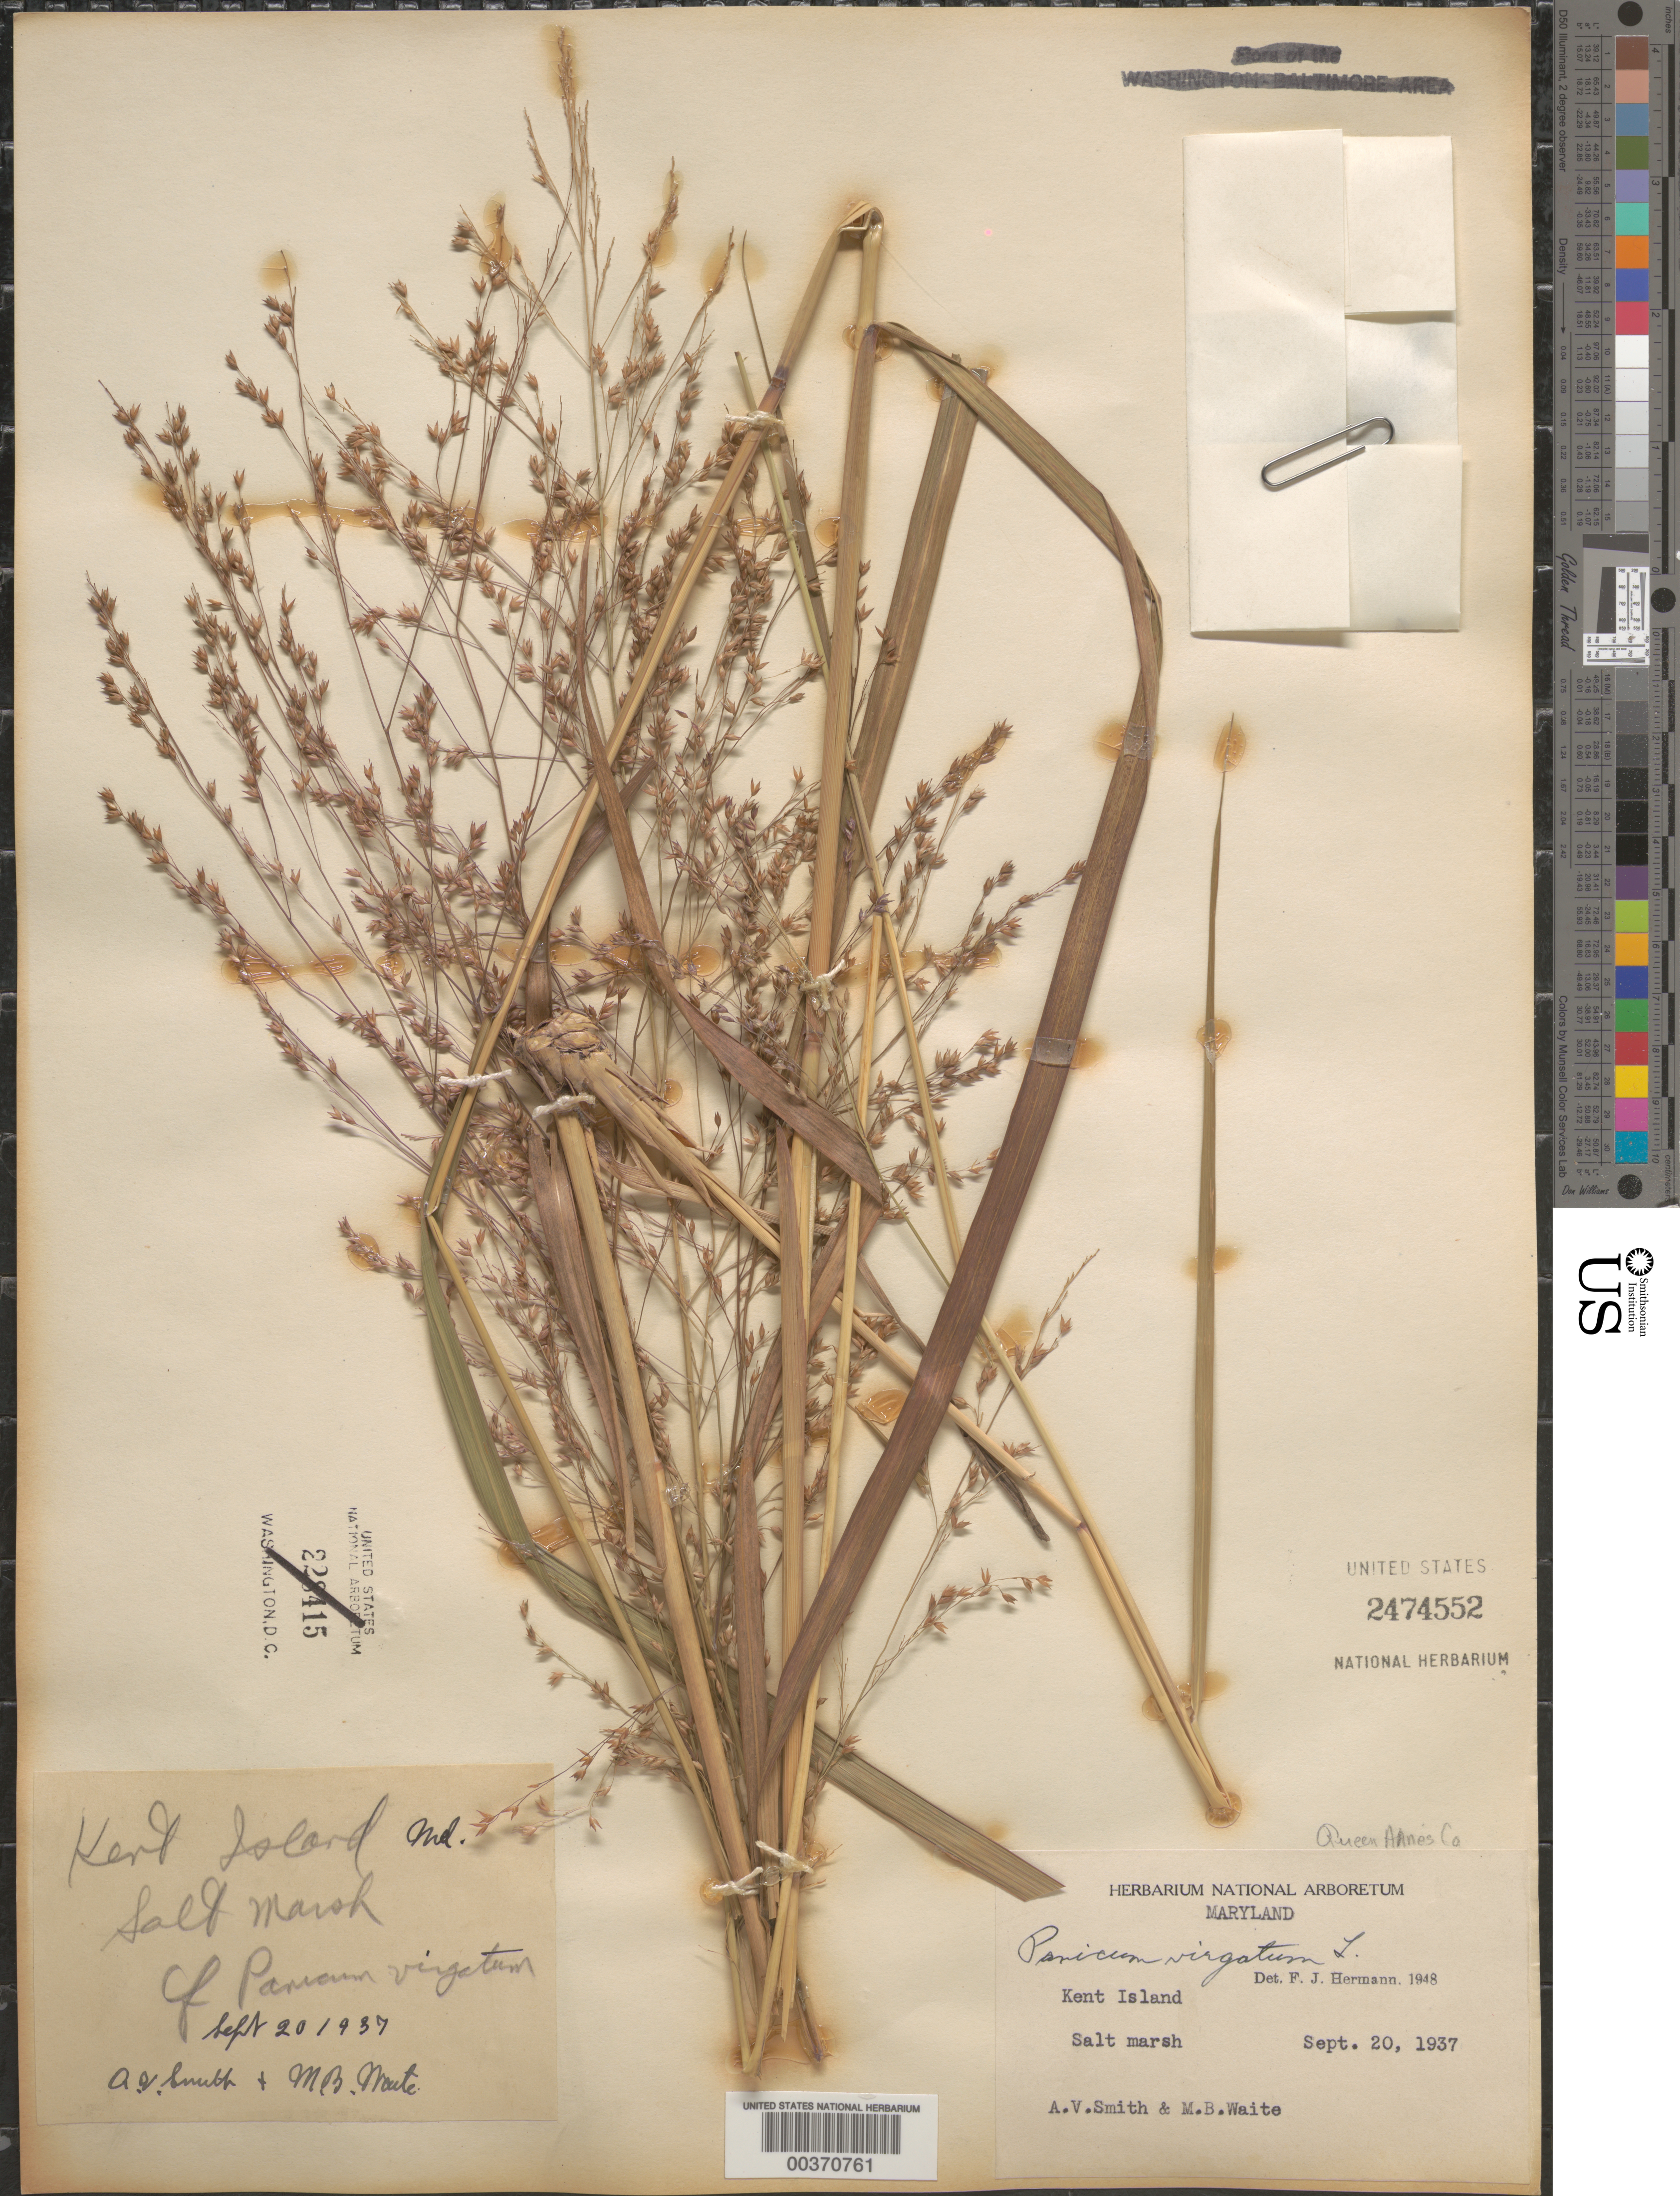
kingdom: Plantae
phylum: Tracheophyta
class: Liliopsida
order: Poales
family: Poaceae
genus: Panicum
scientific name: Panicum virgatum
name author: L.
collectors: A. V. P. Smith & M. B. Waite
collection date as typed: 20 Sep 1937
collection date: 1937-09-20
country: United States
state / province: Maryland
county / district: Queen Anne's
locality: Kent Island.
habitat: Salt marsh.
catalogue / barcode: US 2474552